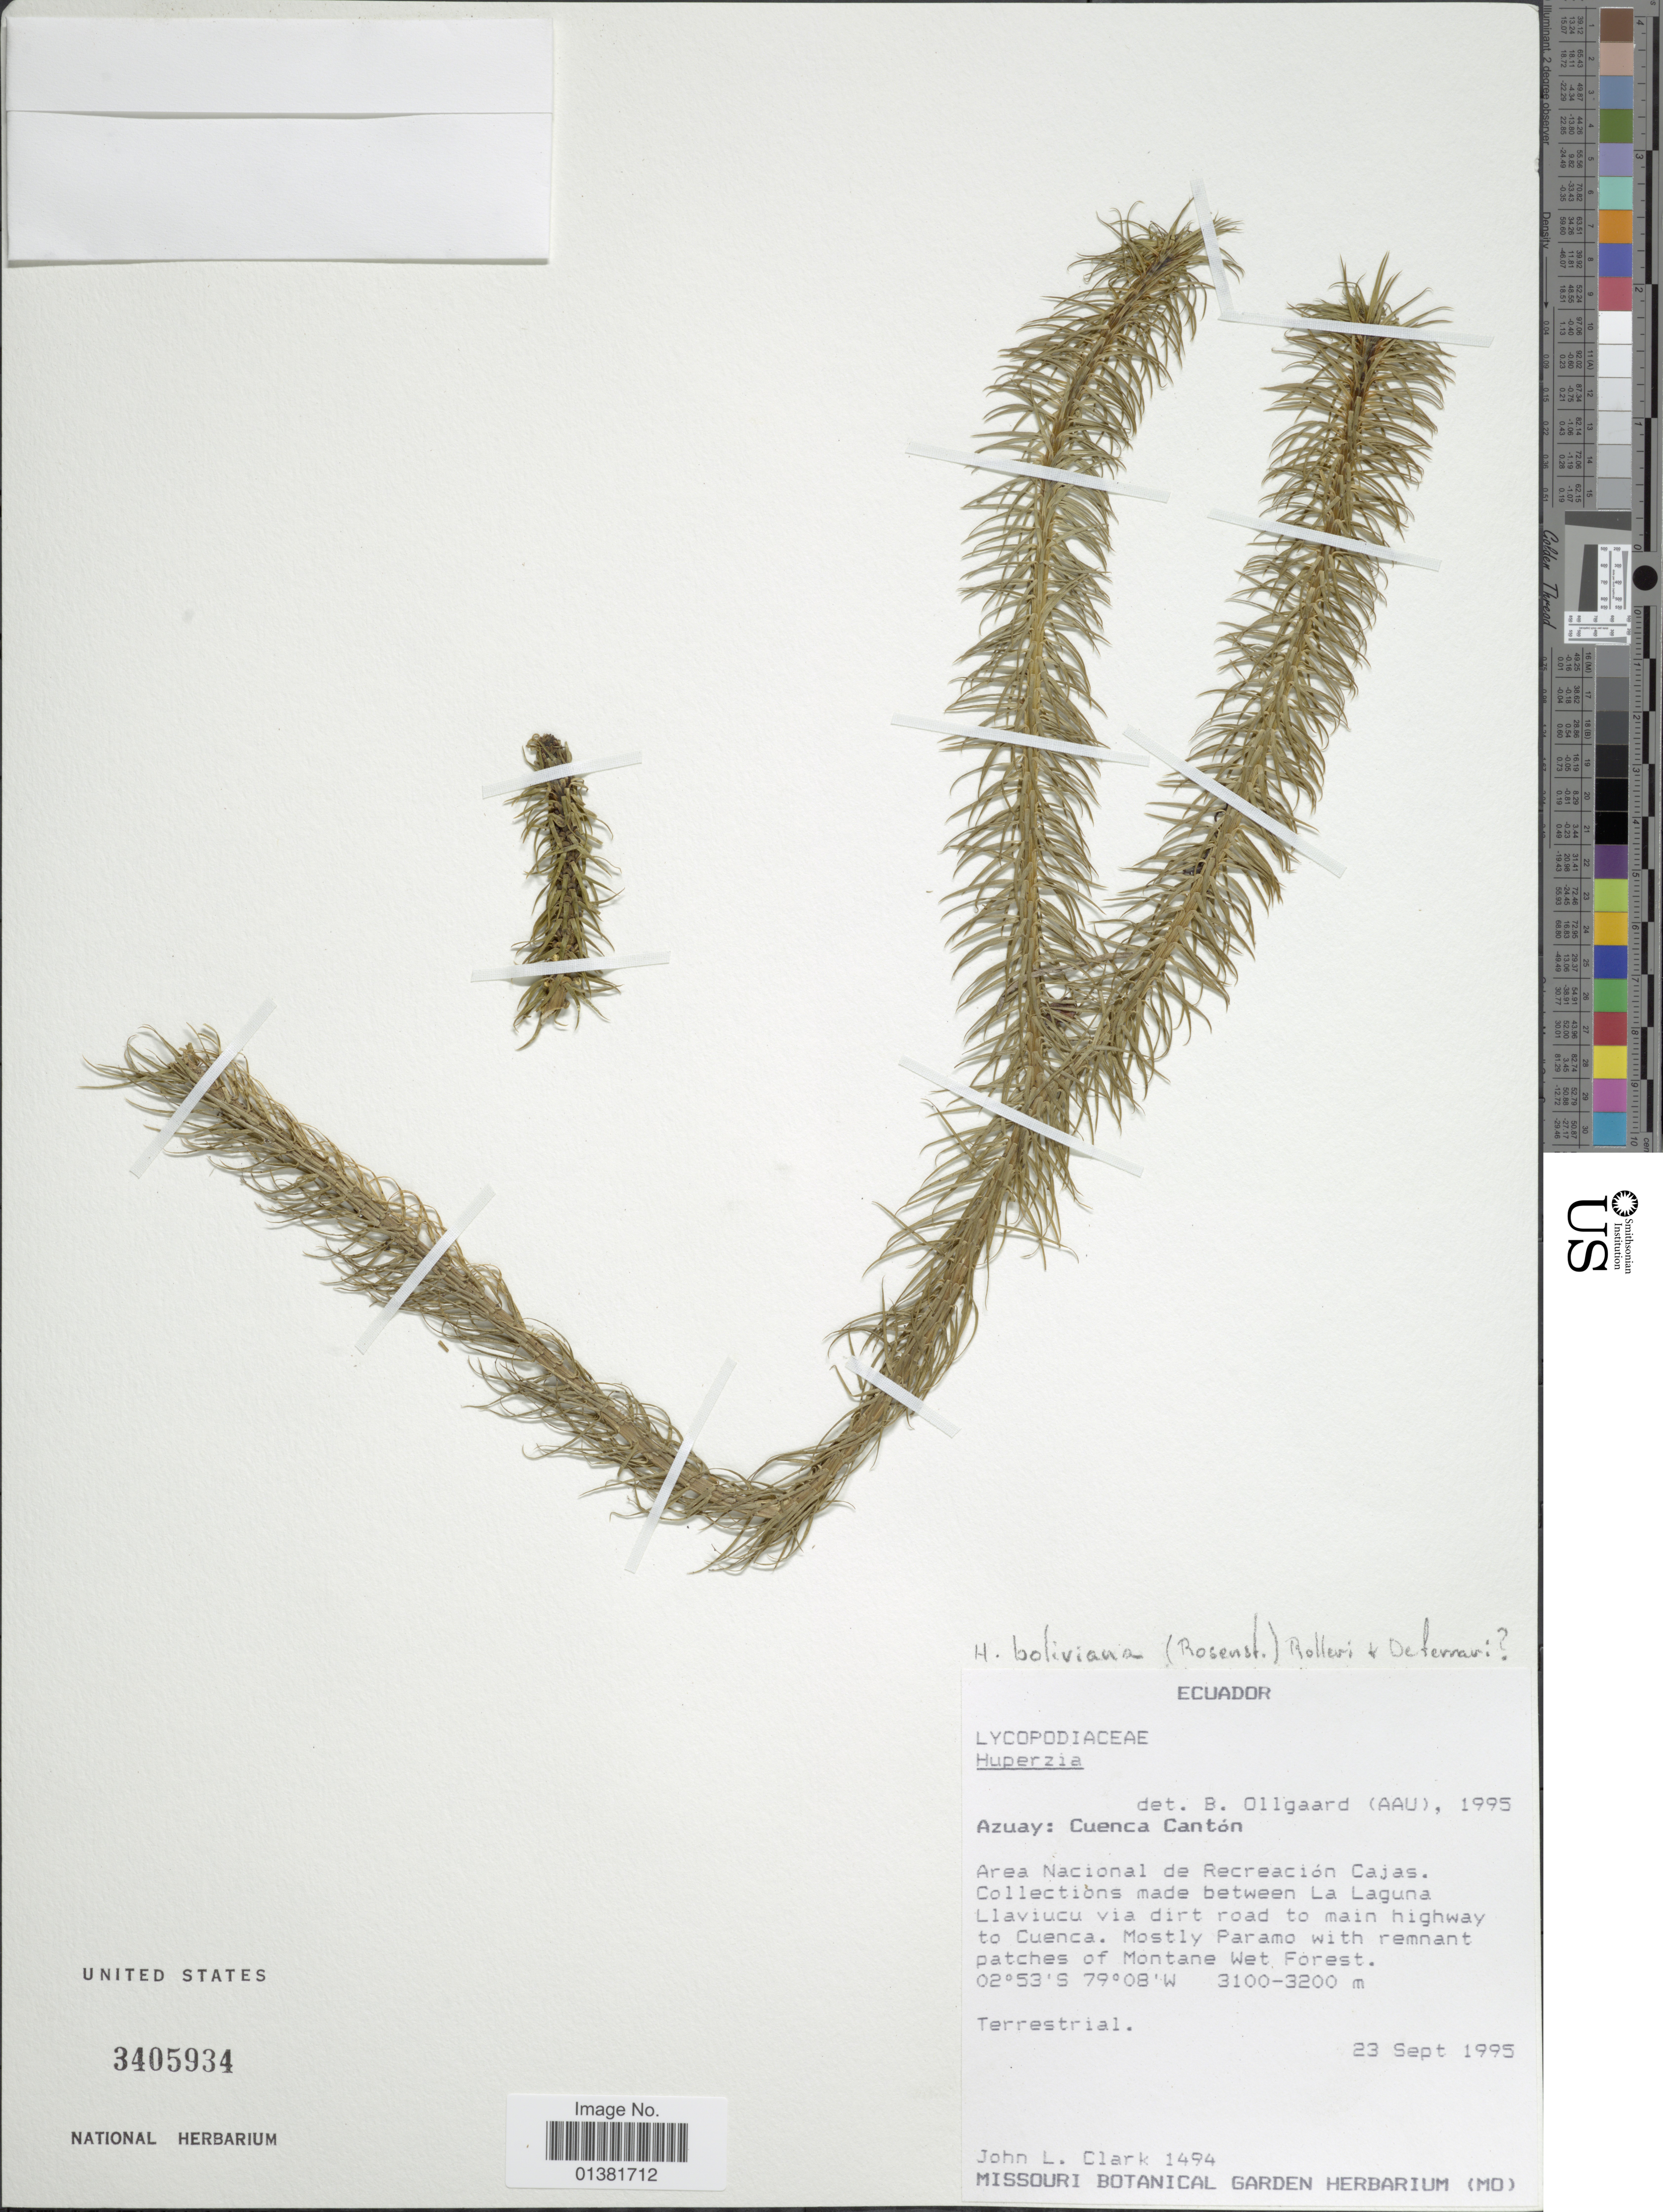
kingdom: Plantae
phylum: Tracheophyta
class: Lycopodiopsida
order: Lycopodiales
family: Lycopodiaceae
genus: Phlegmariurus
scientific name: Phlegmariurus hippurideus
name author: (Christ) B. Øllg.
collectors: J. L. Clark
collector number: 1494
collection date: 1995-09-23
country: Ecuador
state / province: Azuay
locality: Cuenca Cantón. Area Nacional de Recreación Cajas. Collectións made between La Laguna Llaviucu via dirt road to main highway to Cuenca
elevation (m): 3100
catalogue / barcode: US 3405934